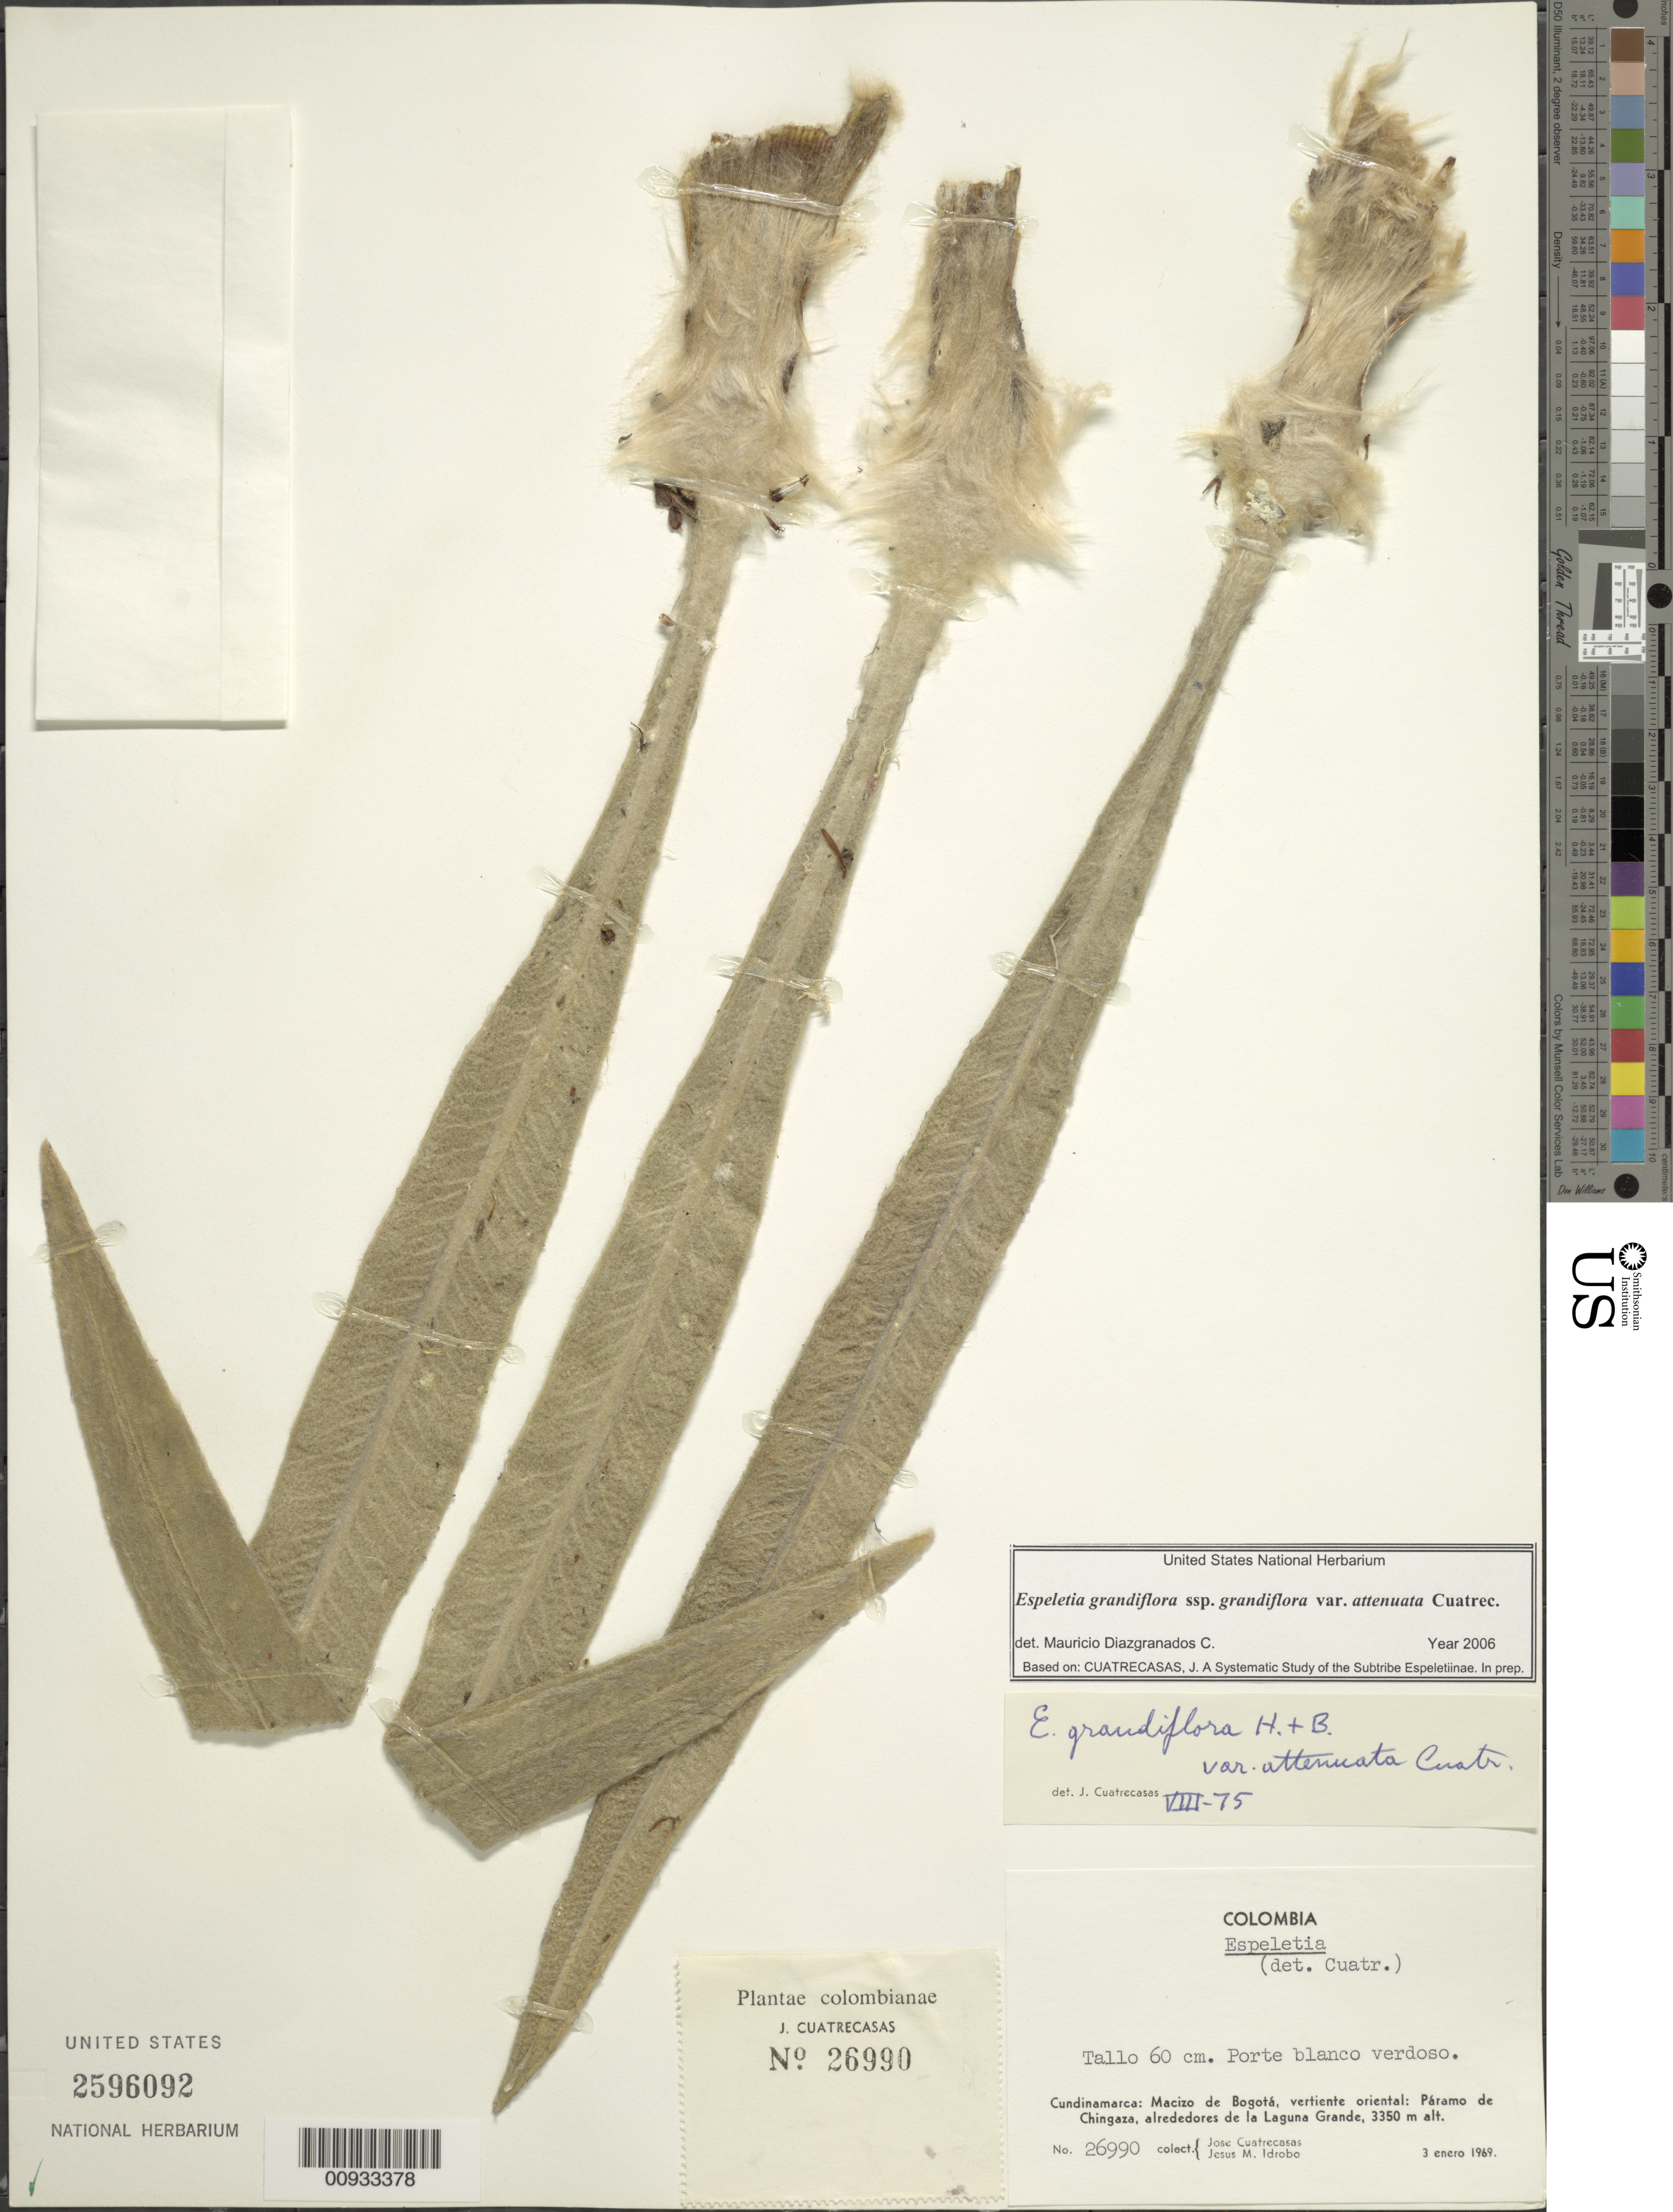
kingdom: Plantae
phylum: Tracheophyta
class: Magnoliopsida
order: Asterales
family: Asteraceae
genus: Espeletia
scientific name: Espeletia grandiflora var. attenuata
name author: Cuatrec.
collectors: J. Cuatrecasas & J. M. Idrobo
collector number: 26990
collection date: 1969-01-03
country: Colombia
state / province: Cundinamarca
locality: Macizo de Bogota, vertiente oriental: Paramo de Chingaza, alrededores de la Laguna Grande.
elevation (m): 3350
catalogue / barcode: US 2596092